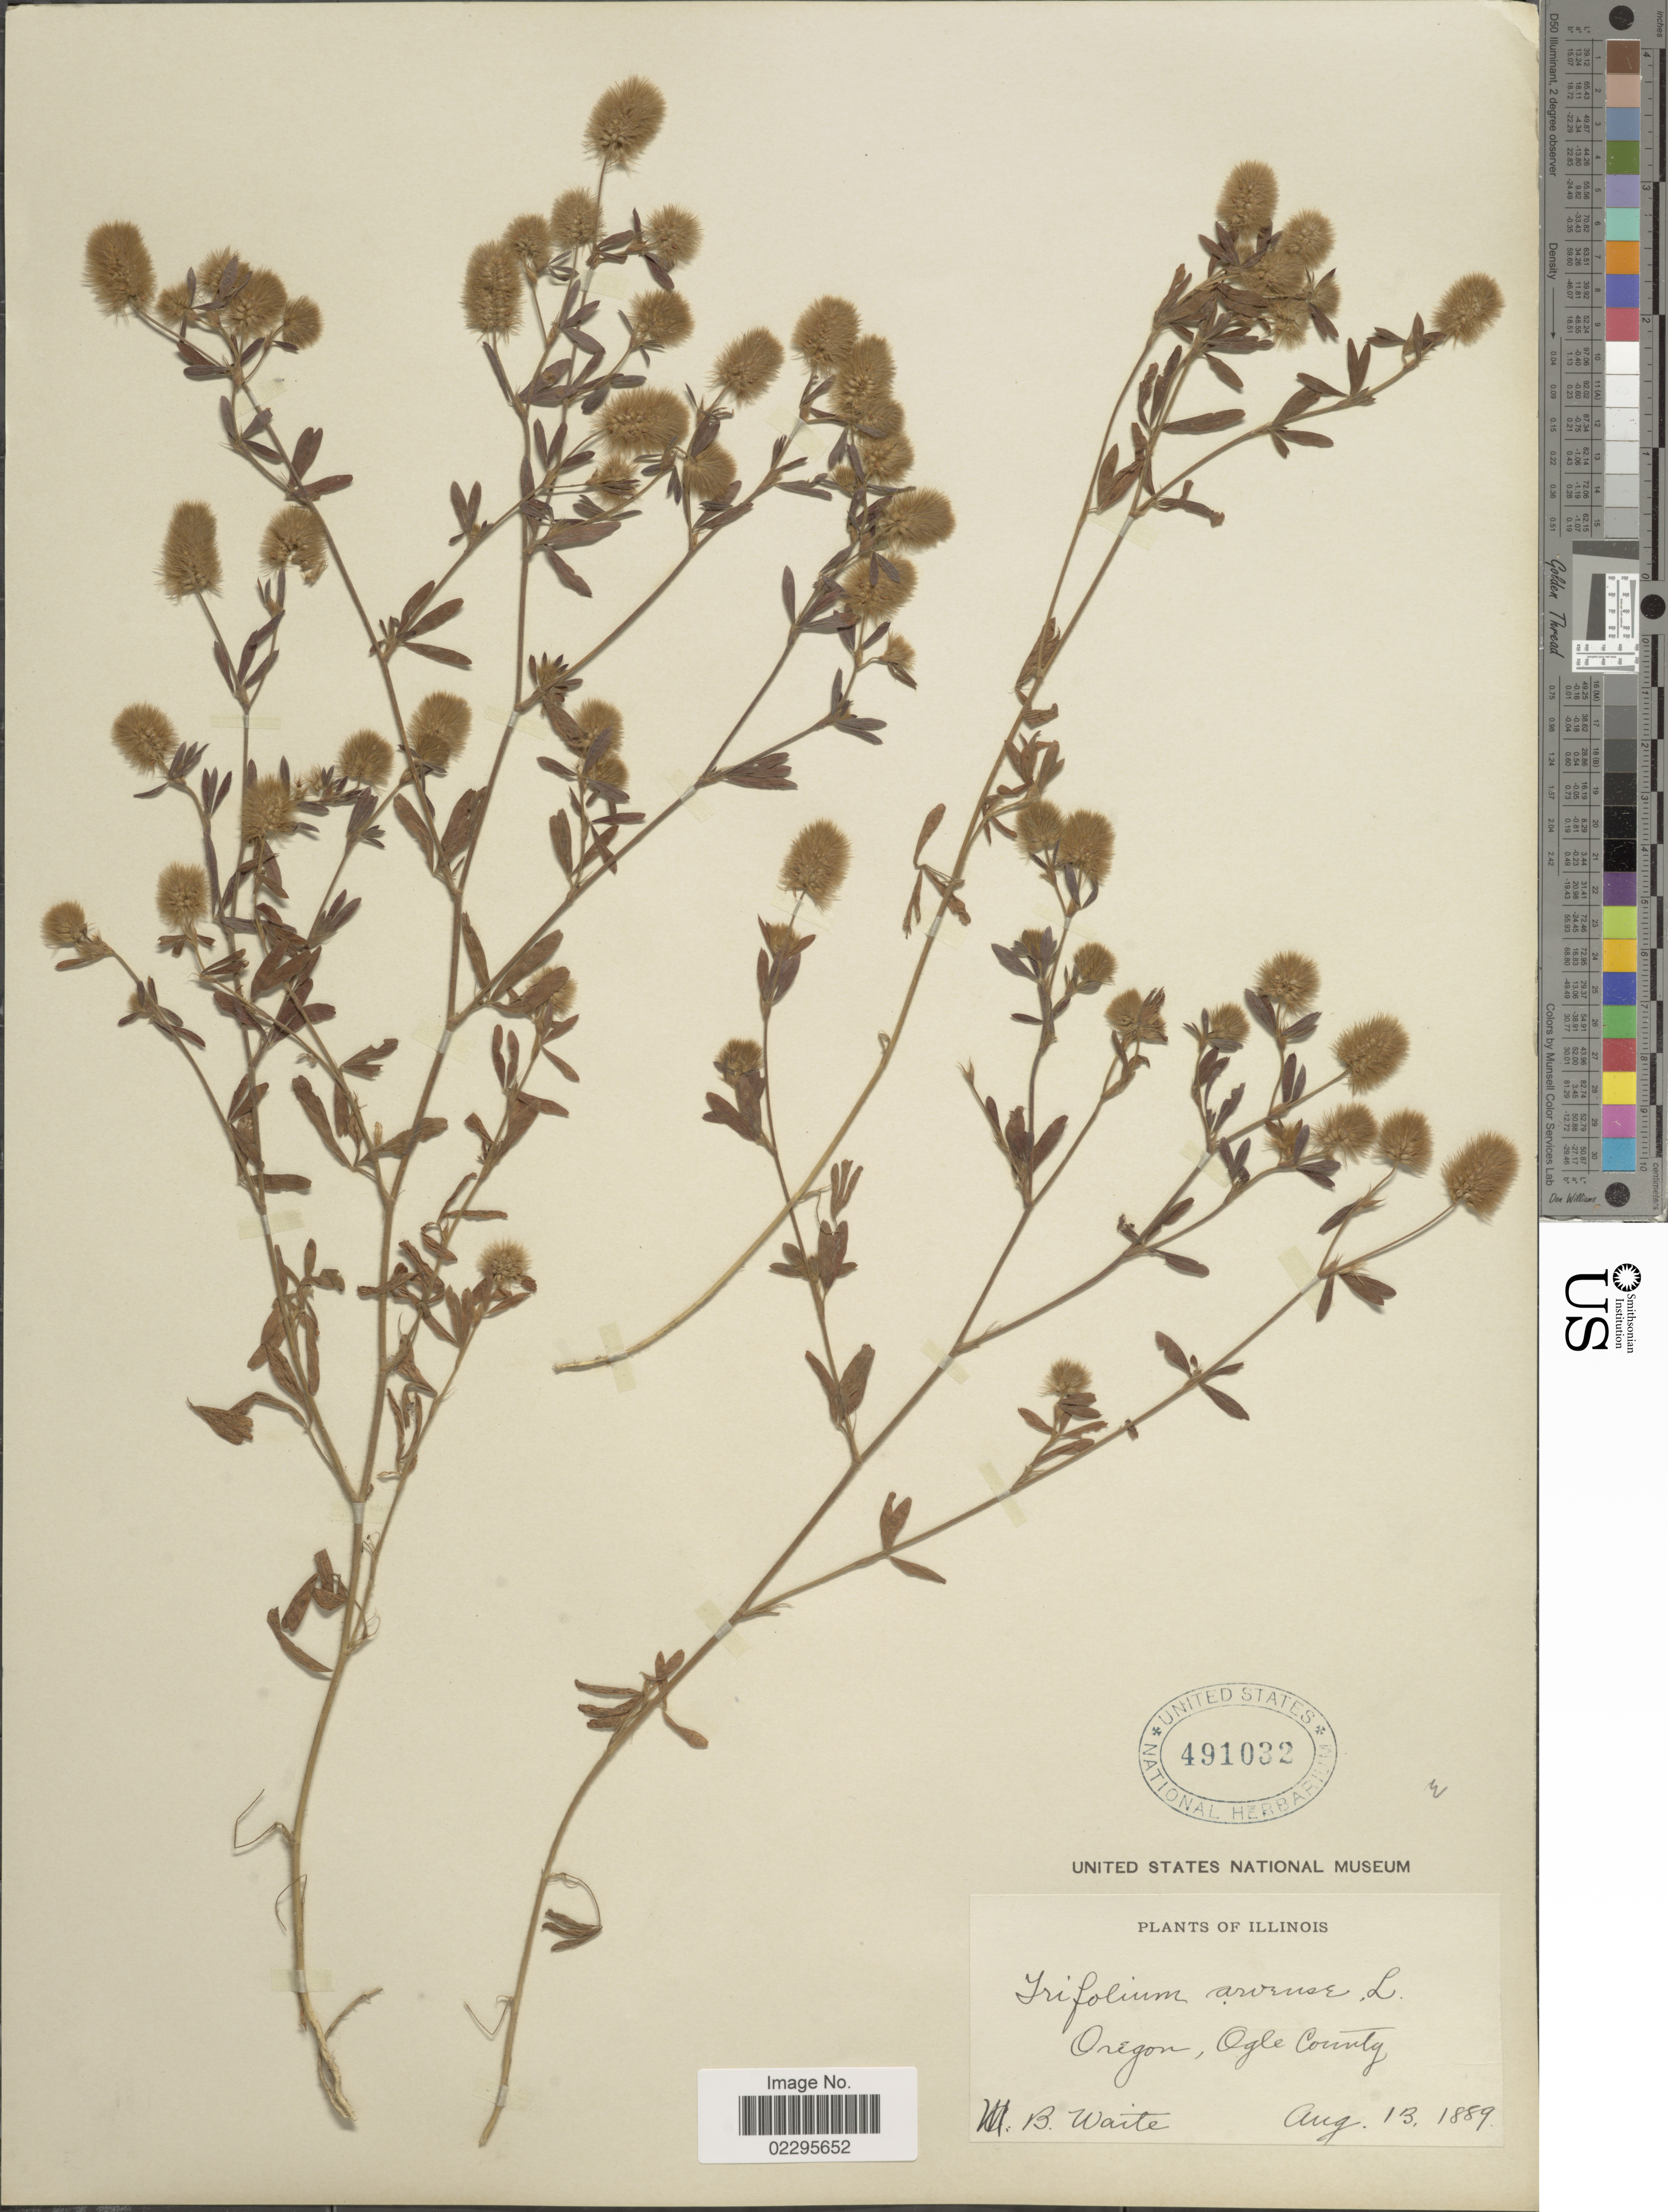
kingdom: Plantae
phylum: Tracheophyta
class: Magnoliopsida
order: Fabales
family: Fabaceae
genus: Trifolium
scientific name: Trifolium arvense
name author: L.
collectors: M. B. Waite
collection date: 1889-08-13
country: United States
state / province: Oregon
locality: Ogle County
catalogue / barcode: US 491032